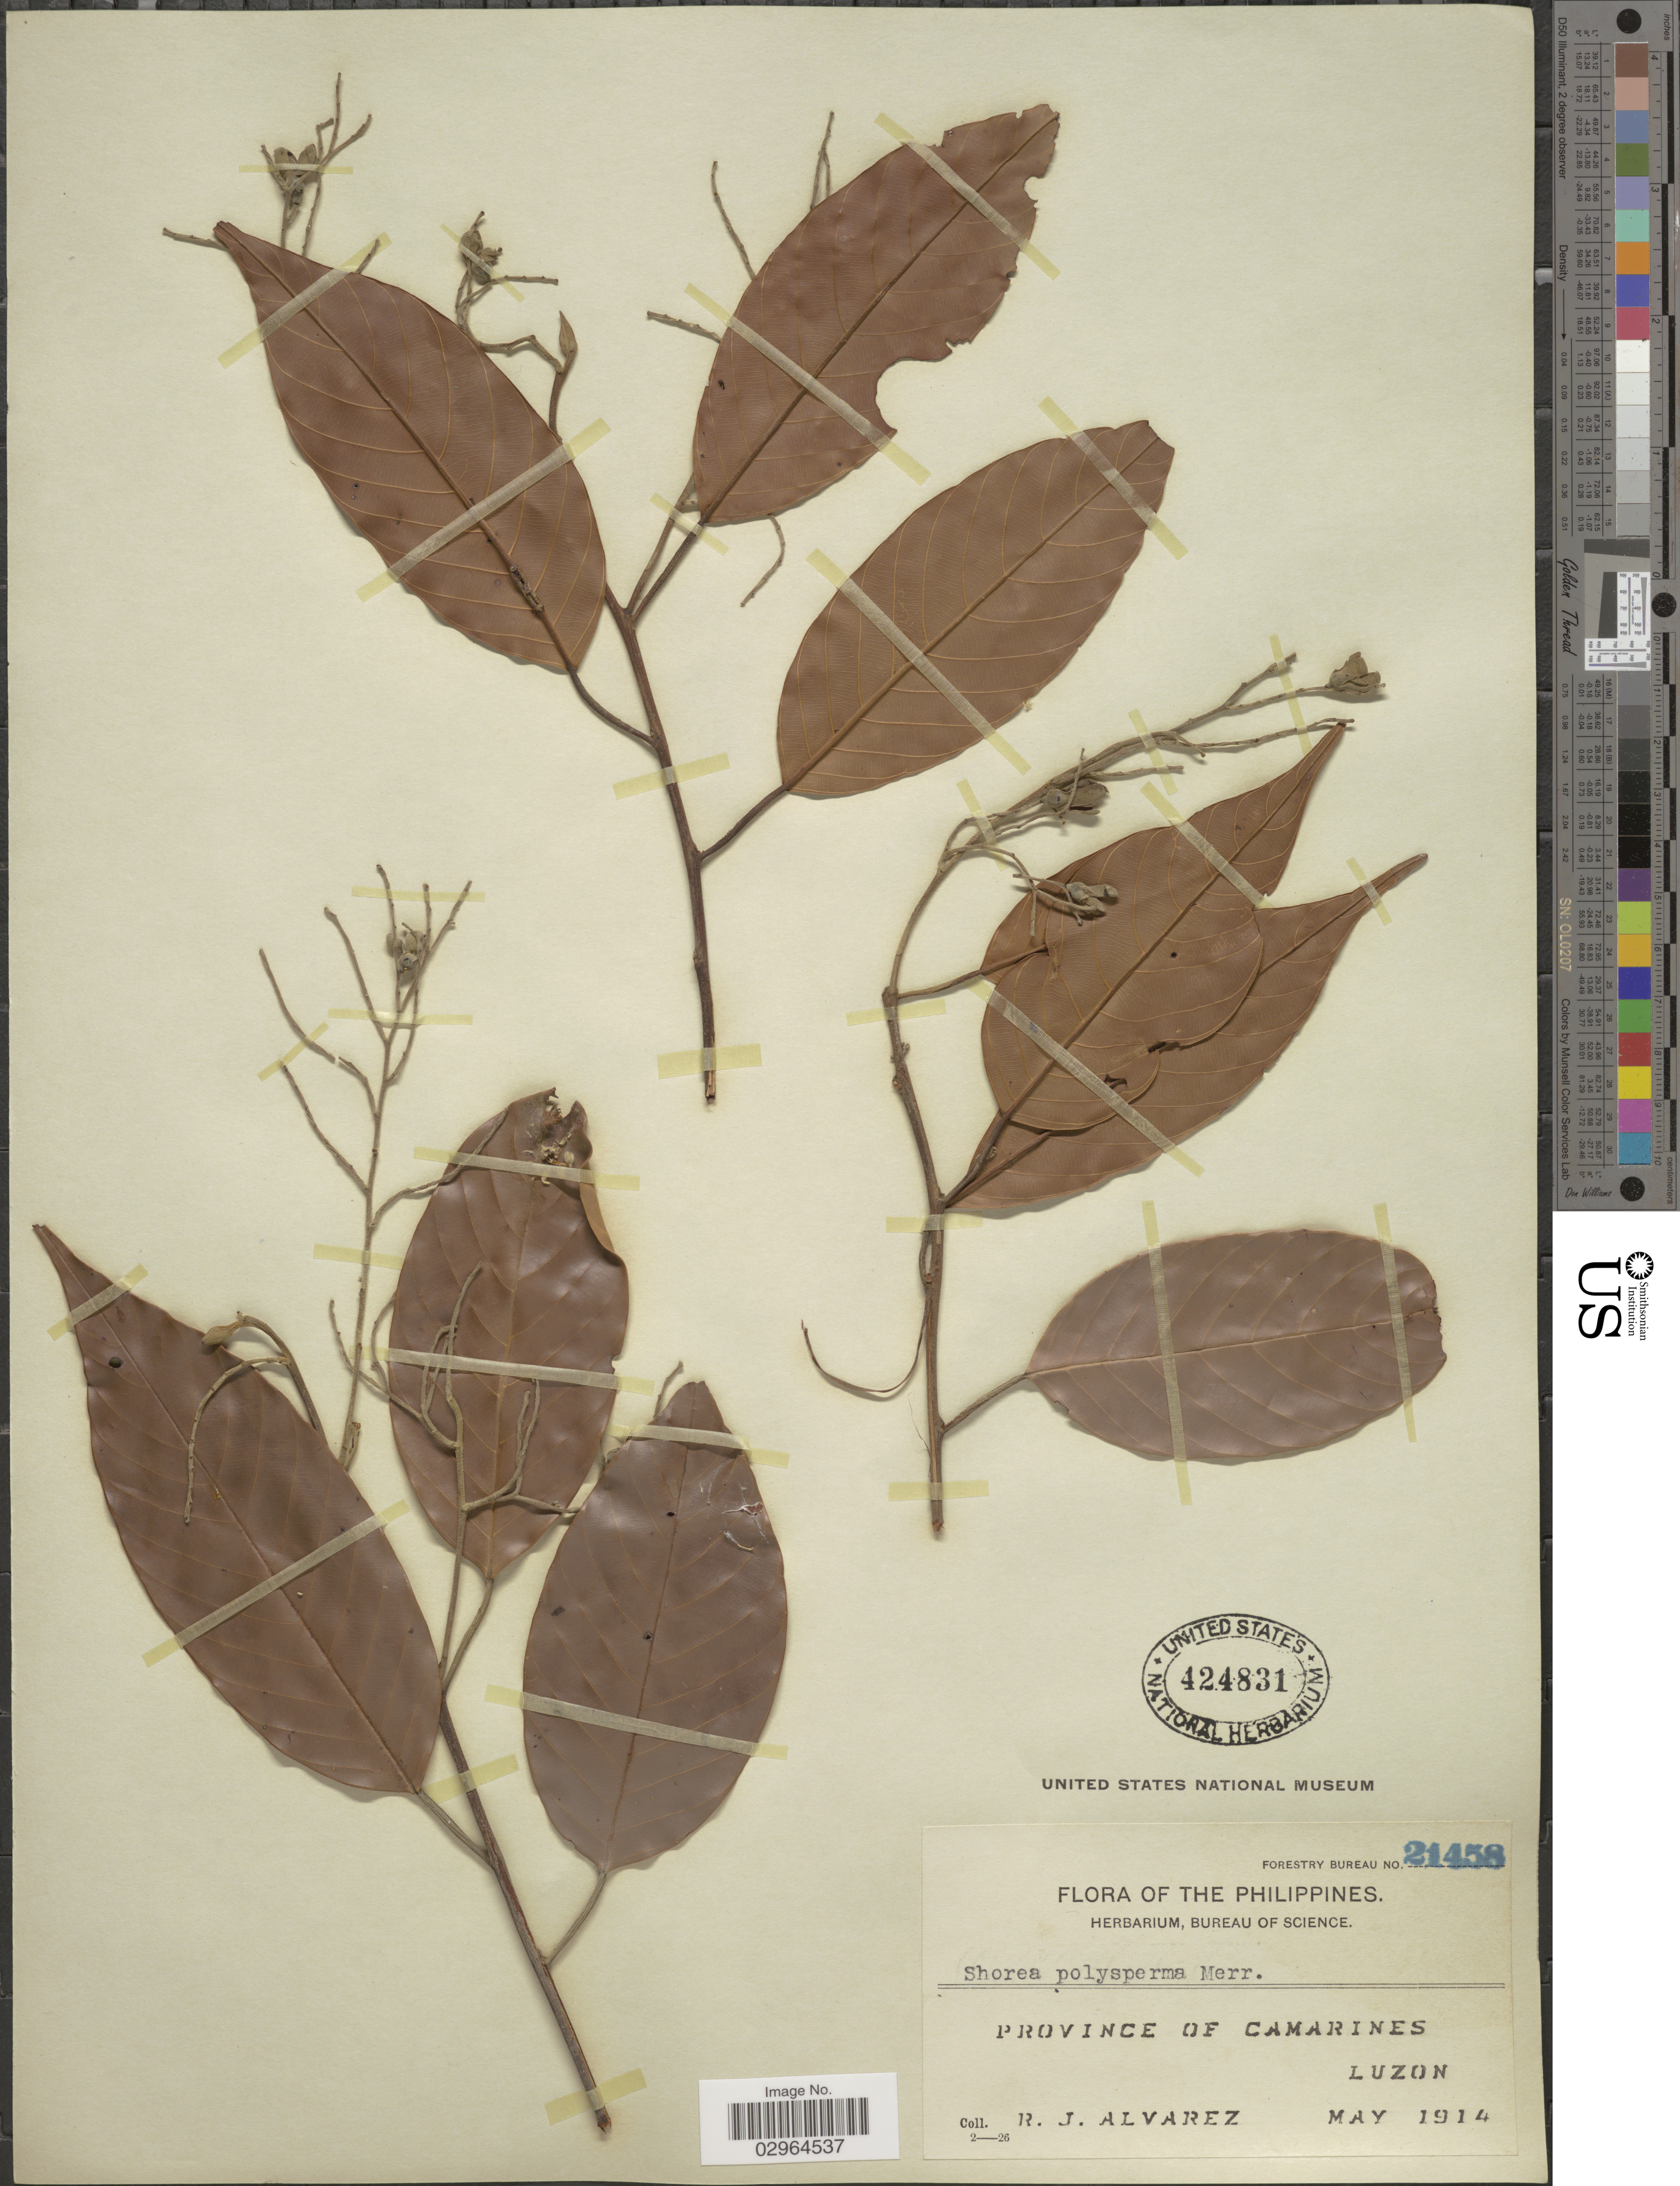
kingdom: Plantae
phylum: Tracheophyta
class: Magnoliopsida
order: Malvales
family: Dipterocarpaceae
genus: Rubroshorea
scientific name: Rubroshorea polysperma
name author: (Blanco) P.S. Ashton & J. Heck.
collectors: R. Alvarez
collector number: Forestry Bureau 21458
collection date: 1914-05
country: Philippines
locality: Province of Camarines, Luzon.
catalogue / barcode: US 424831